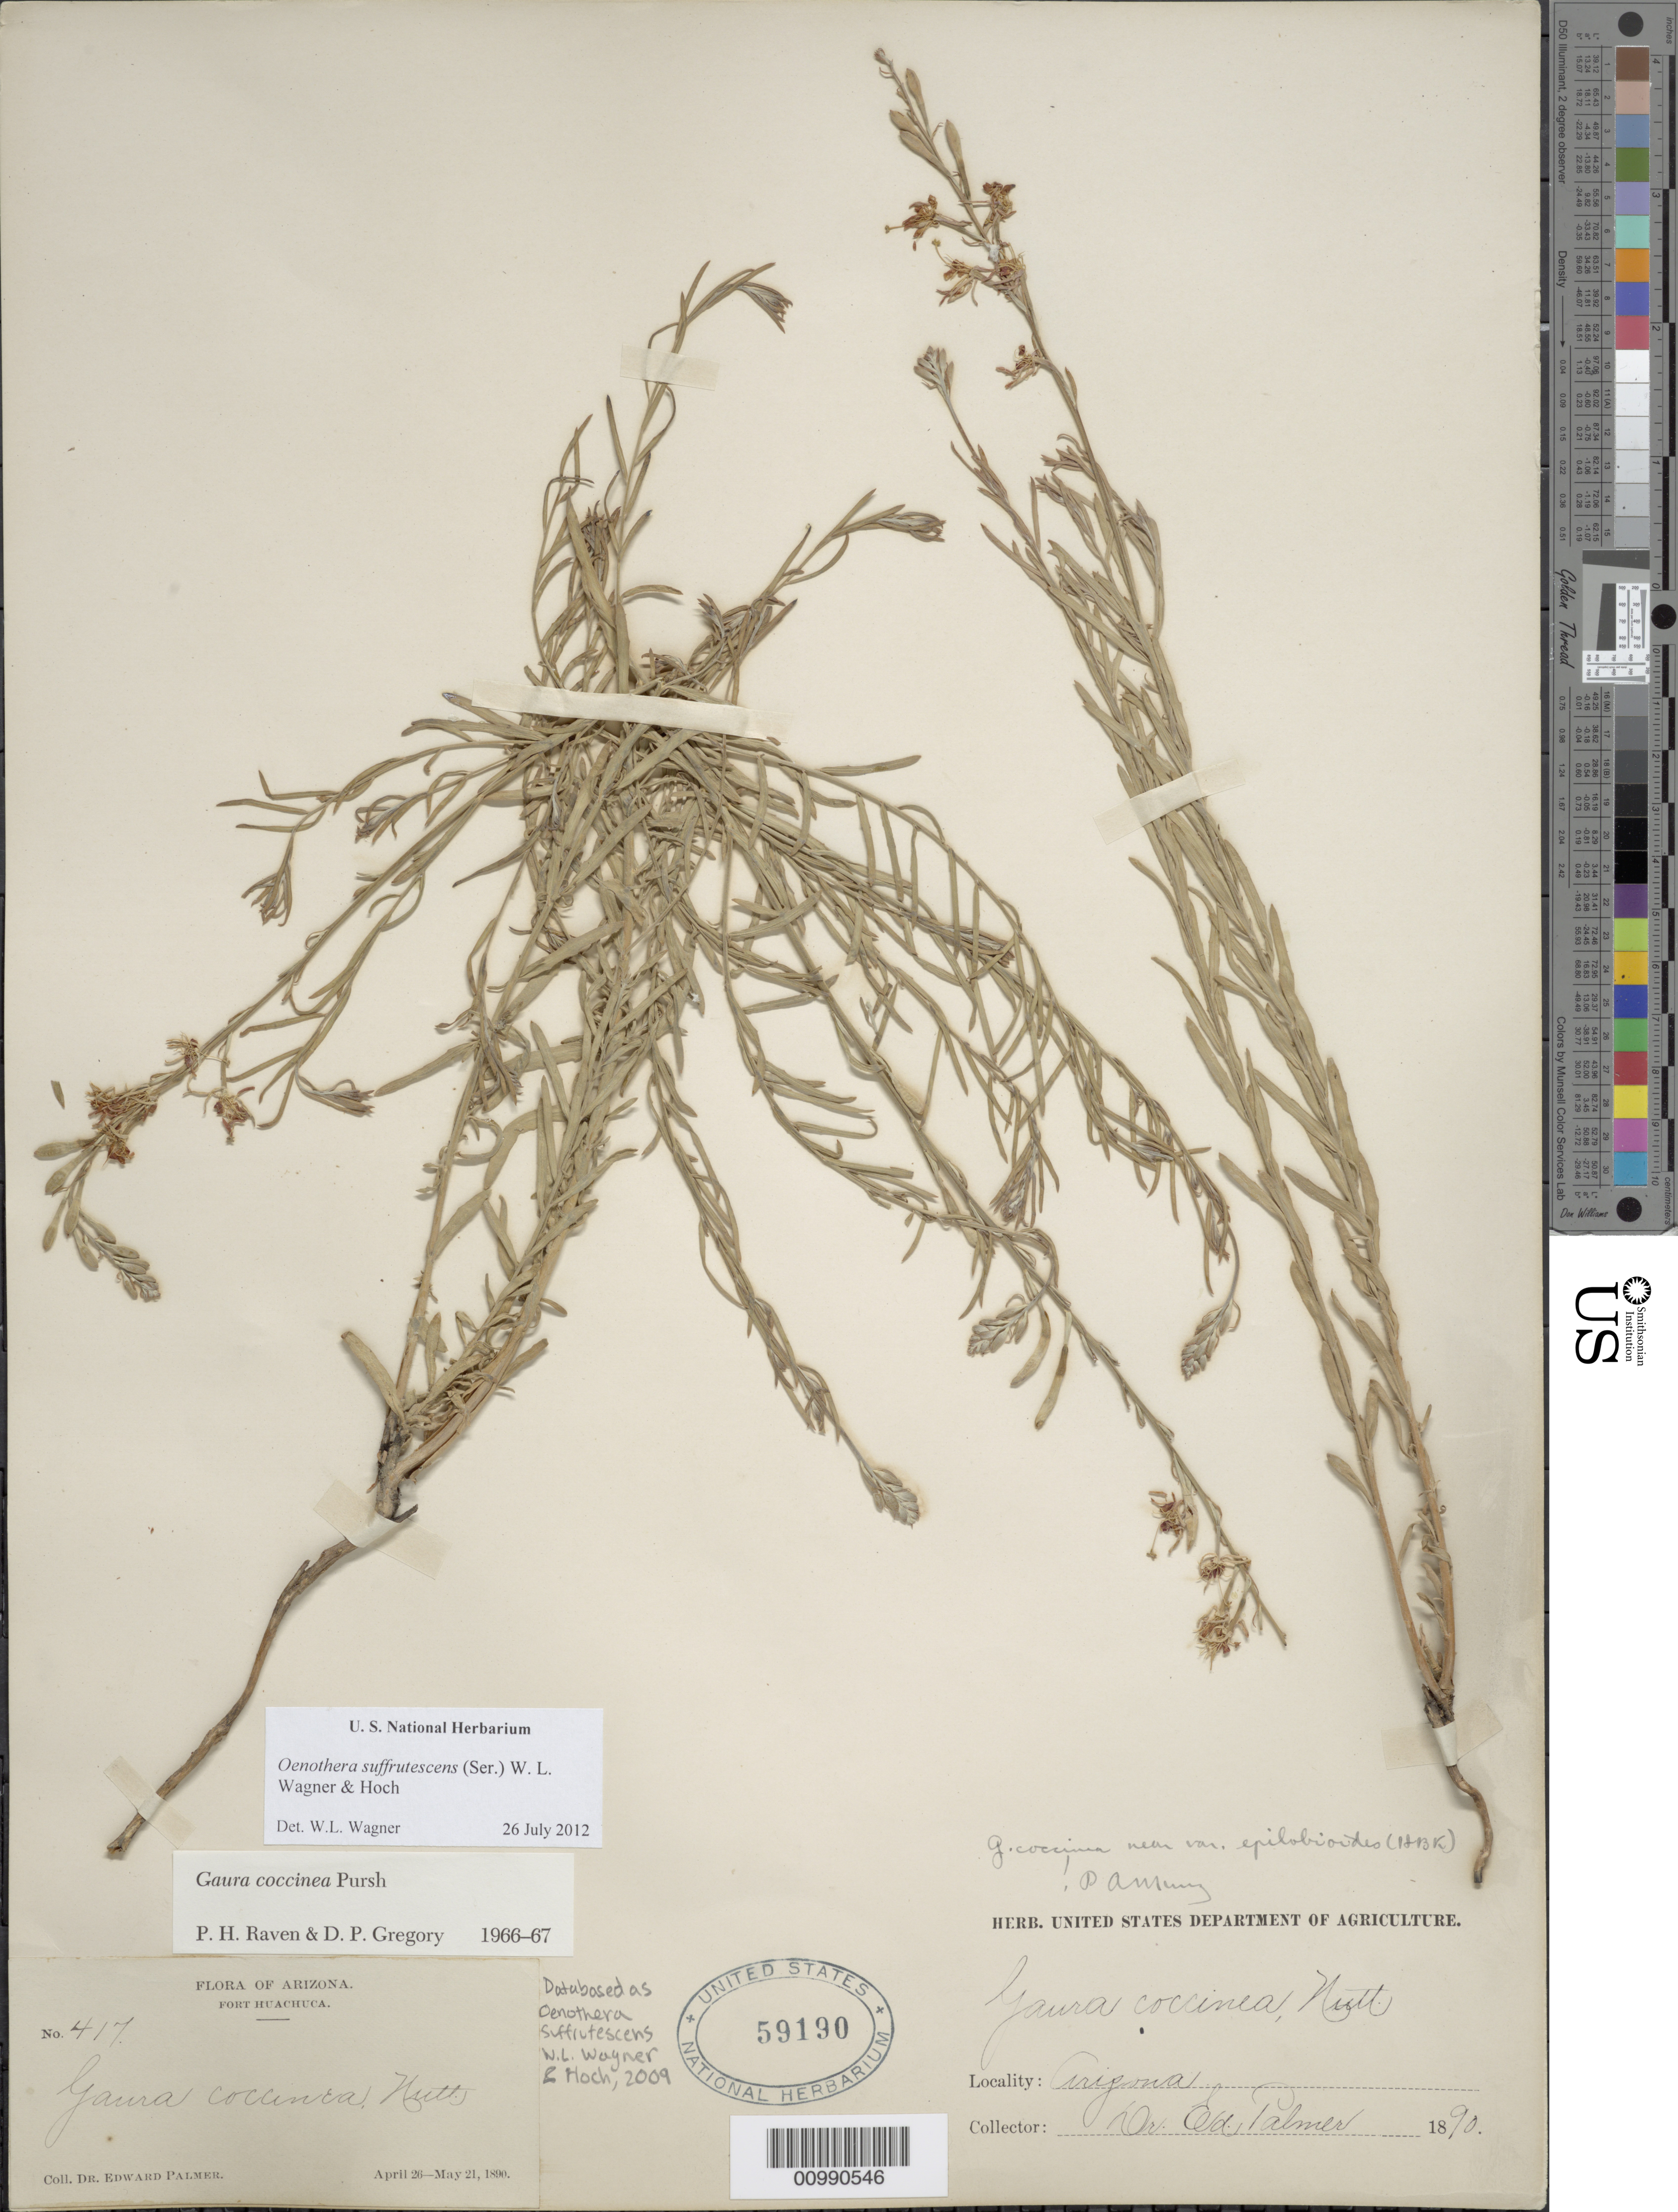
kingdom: Plantae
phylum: Tracheophyta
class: Magnoliopsida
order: Myrtales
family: Onagraceae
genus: Oenothera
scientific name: Oenothera suffrutescens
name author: (Ser.) W.L. Wagner & Hoch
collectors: E. Palmer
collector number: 417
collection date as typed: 26 Apr 1890 to 21 May 1890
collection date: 1890-04-26/1890-05-21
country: United States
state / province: Arizona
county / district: Cochise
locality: Fort Huachuca.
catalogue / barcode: US 59190